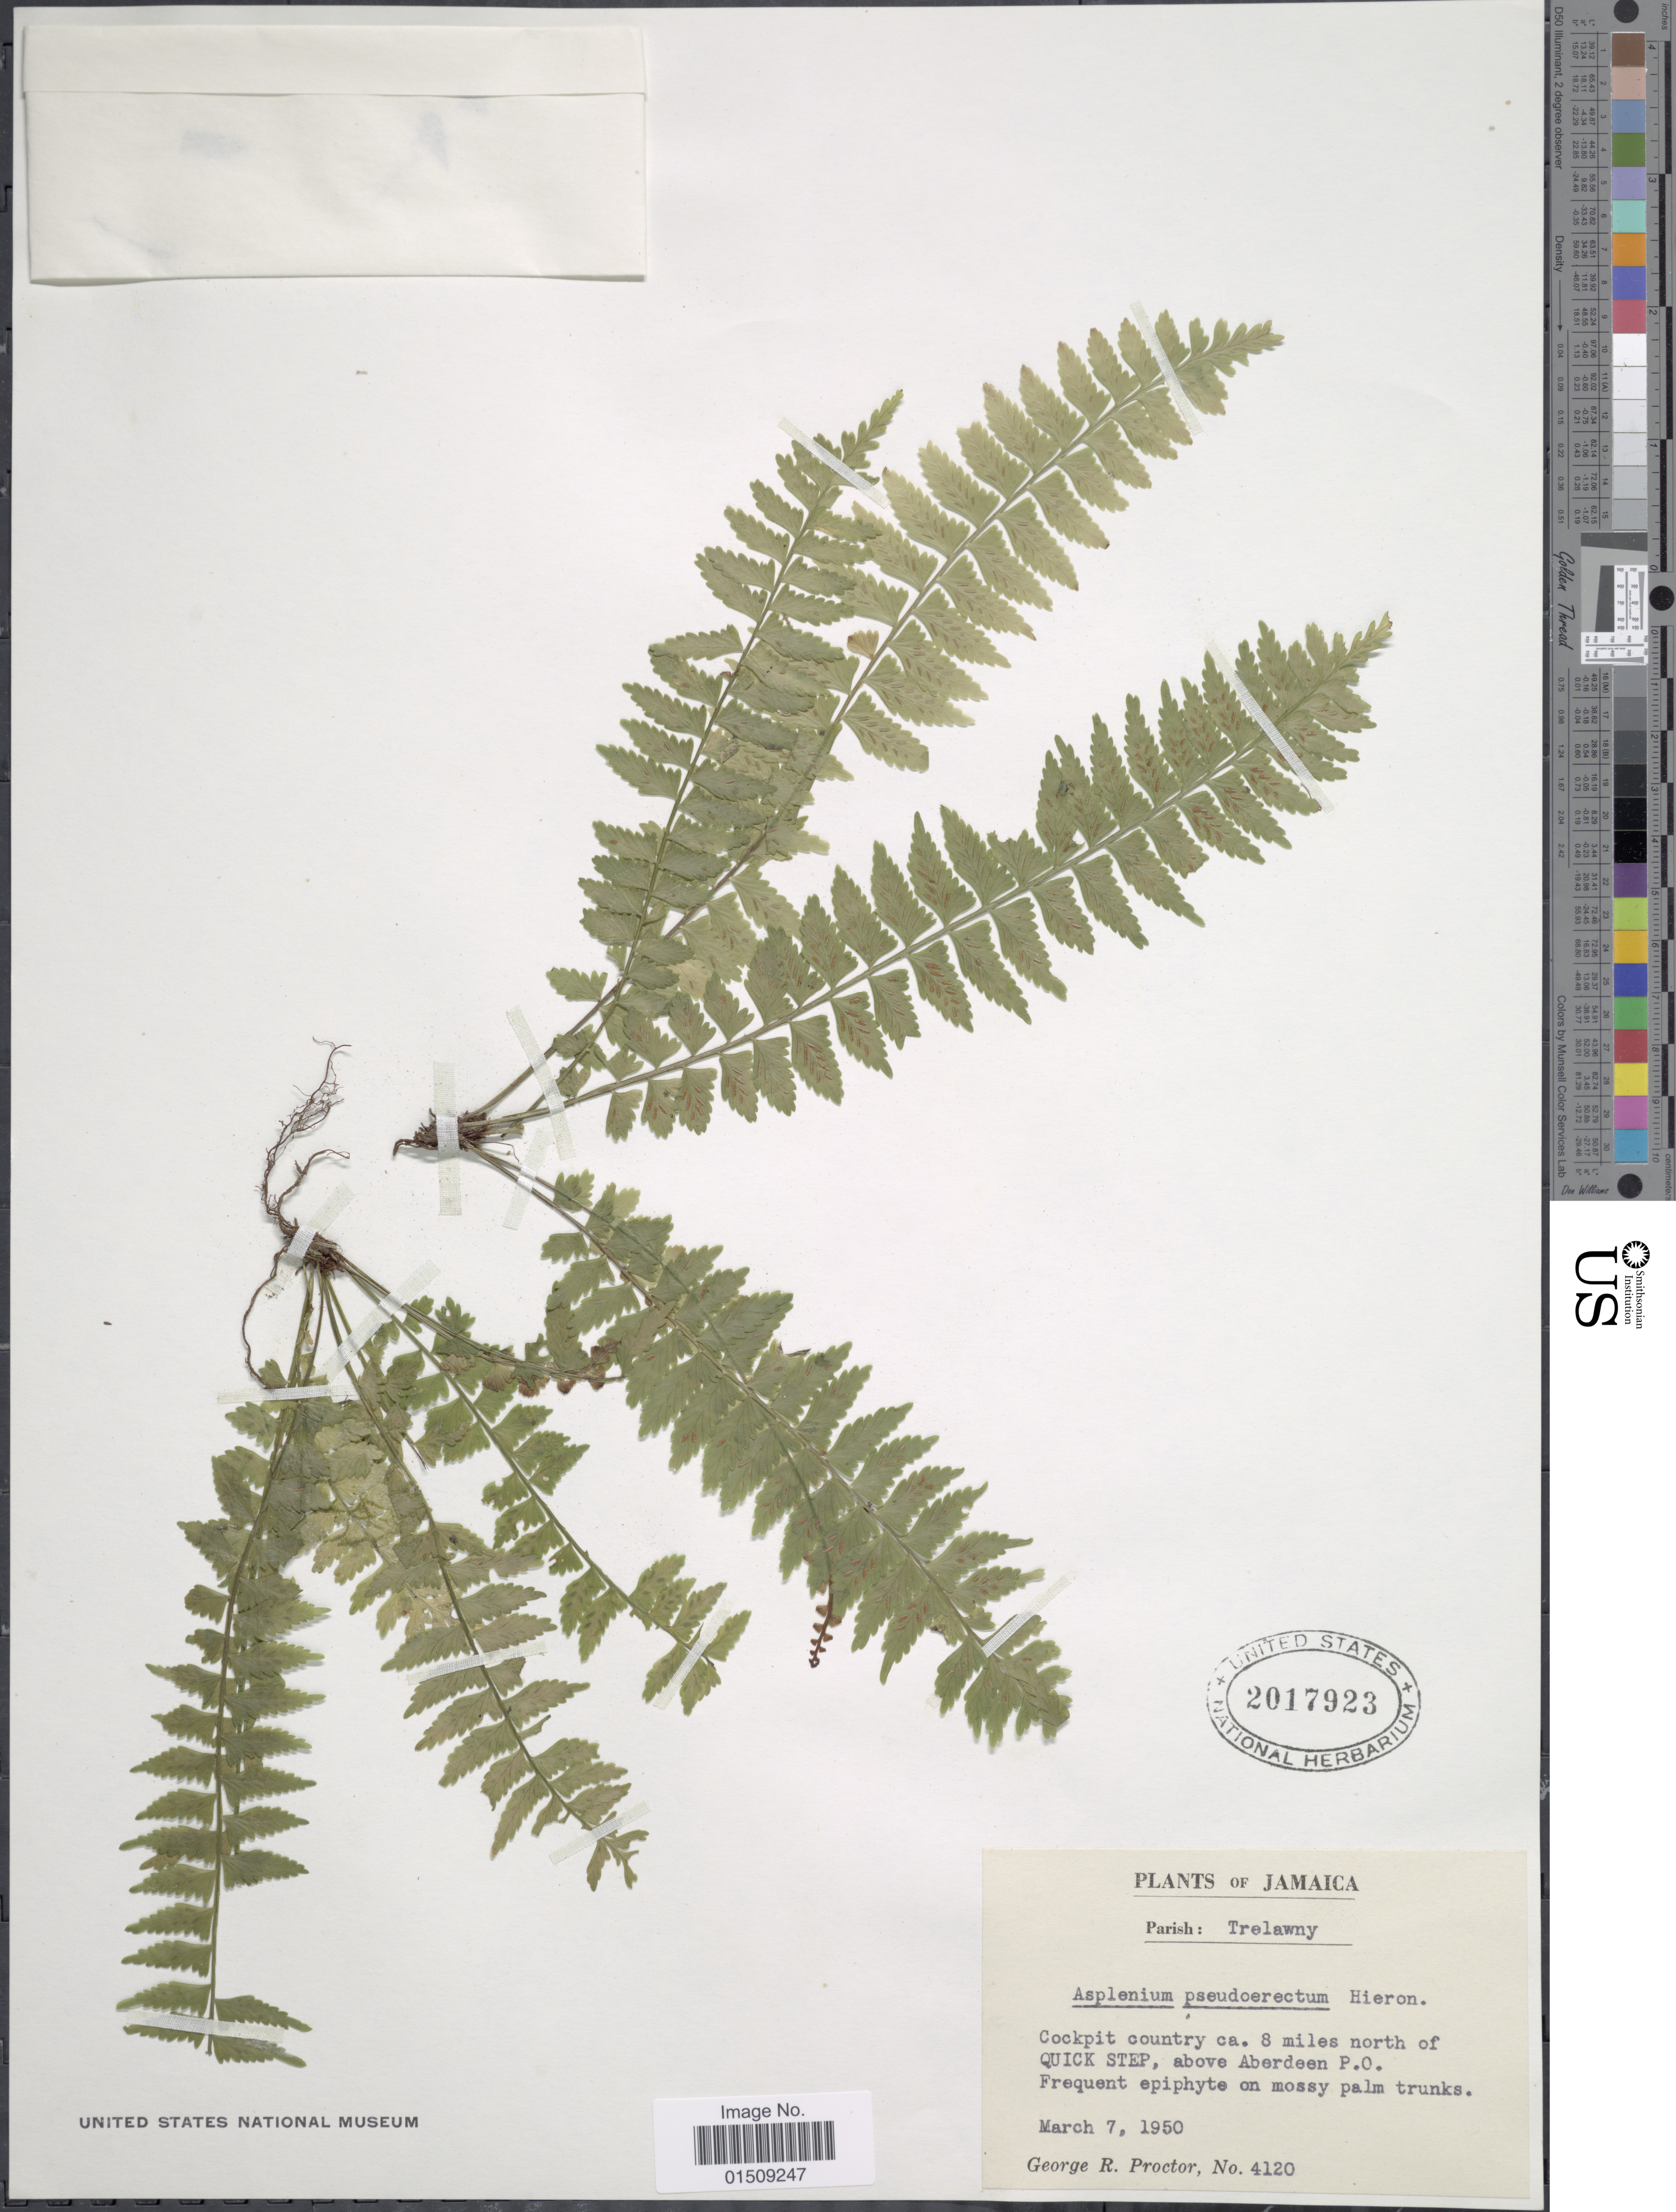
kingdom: Plantae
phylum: Tracheophyta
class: Polypodiopsida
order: Polypodiales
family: Aspleniaceae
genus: Asplenium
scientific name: Asplenium pteropus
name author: Kaulf.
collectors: G. R. Proctor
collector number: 4120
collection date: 1950-03-07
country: Jamaica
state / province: Trelawny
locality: Parish Trelawny. Cockpit country ca. 8 miles north of Quick Step, above Aberdeen P.O.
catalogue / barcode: US 2017923